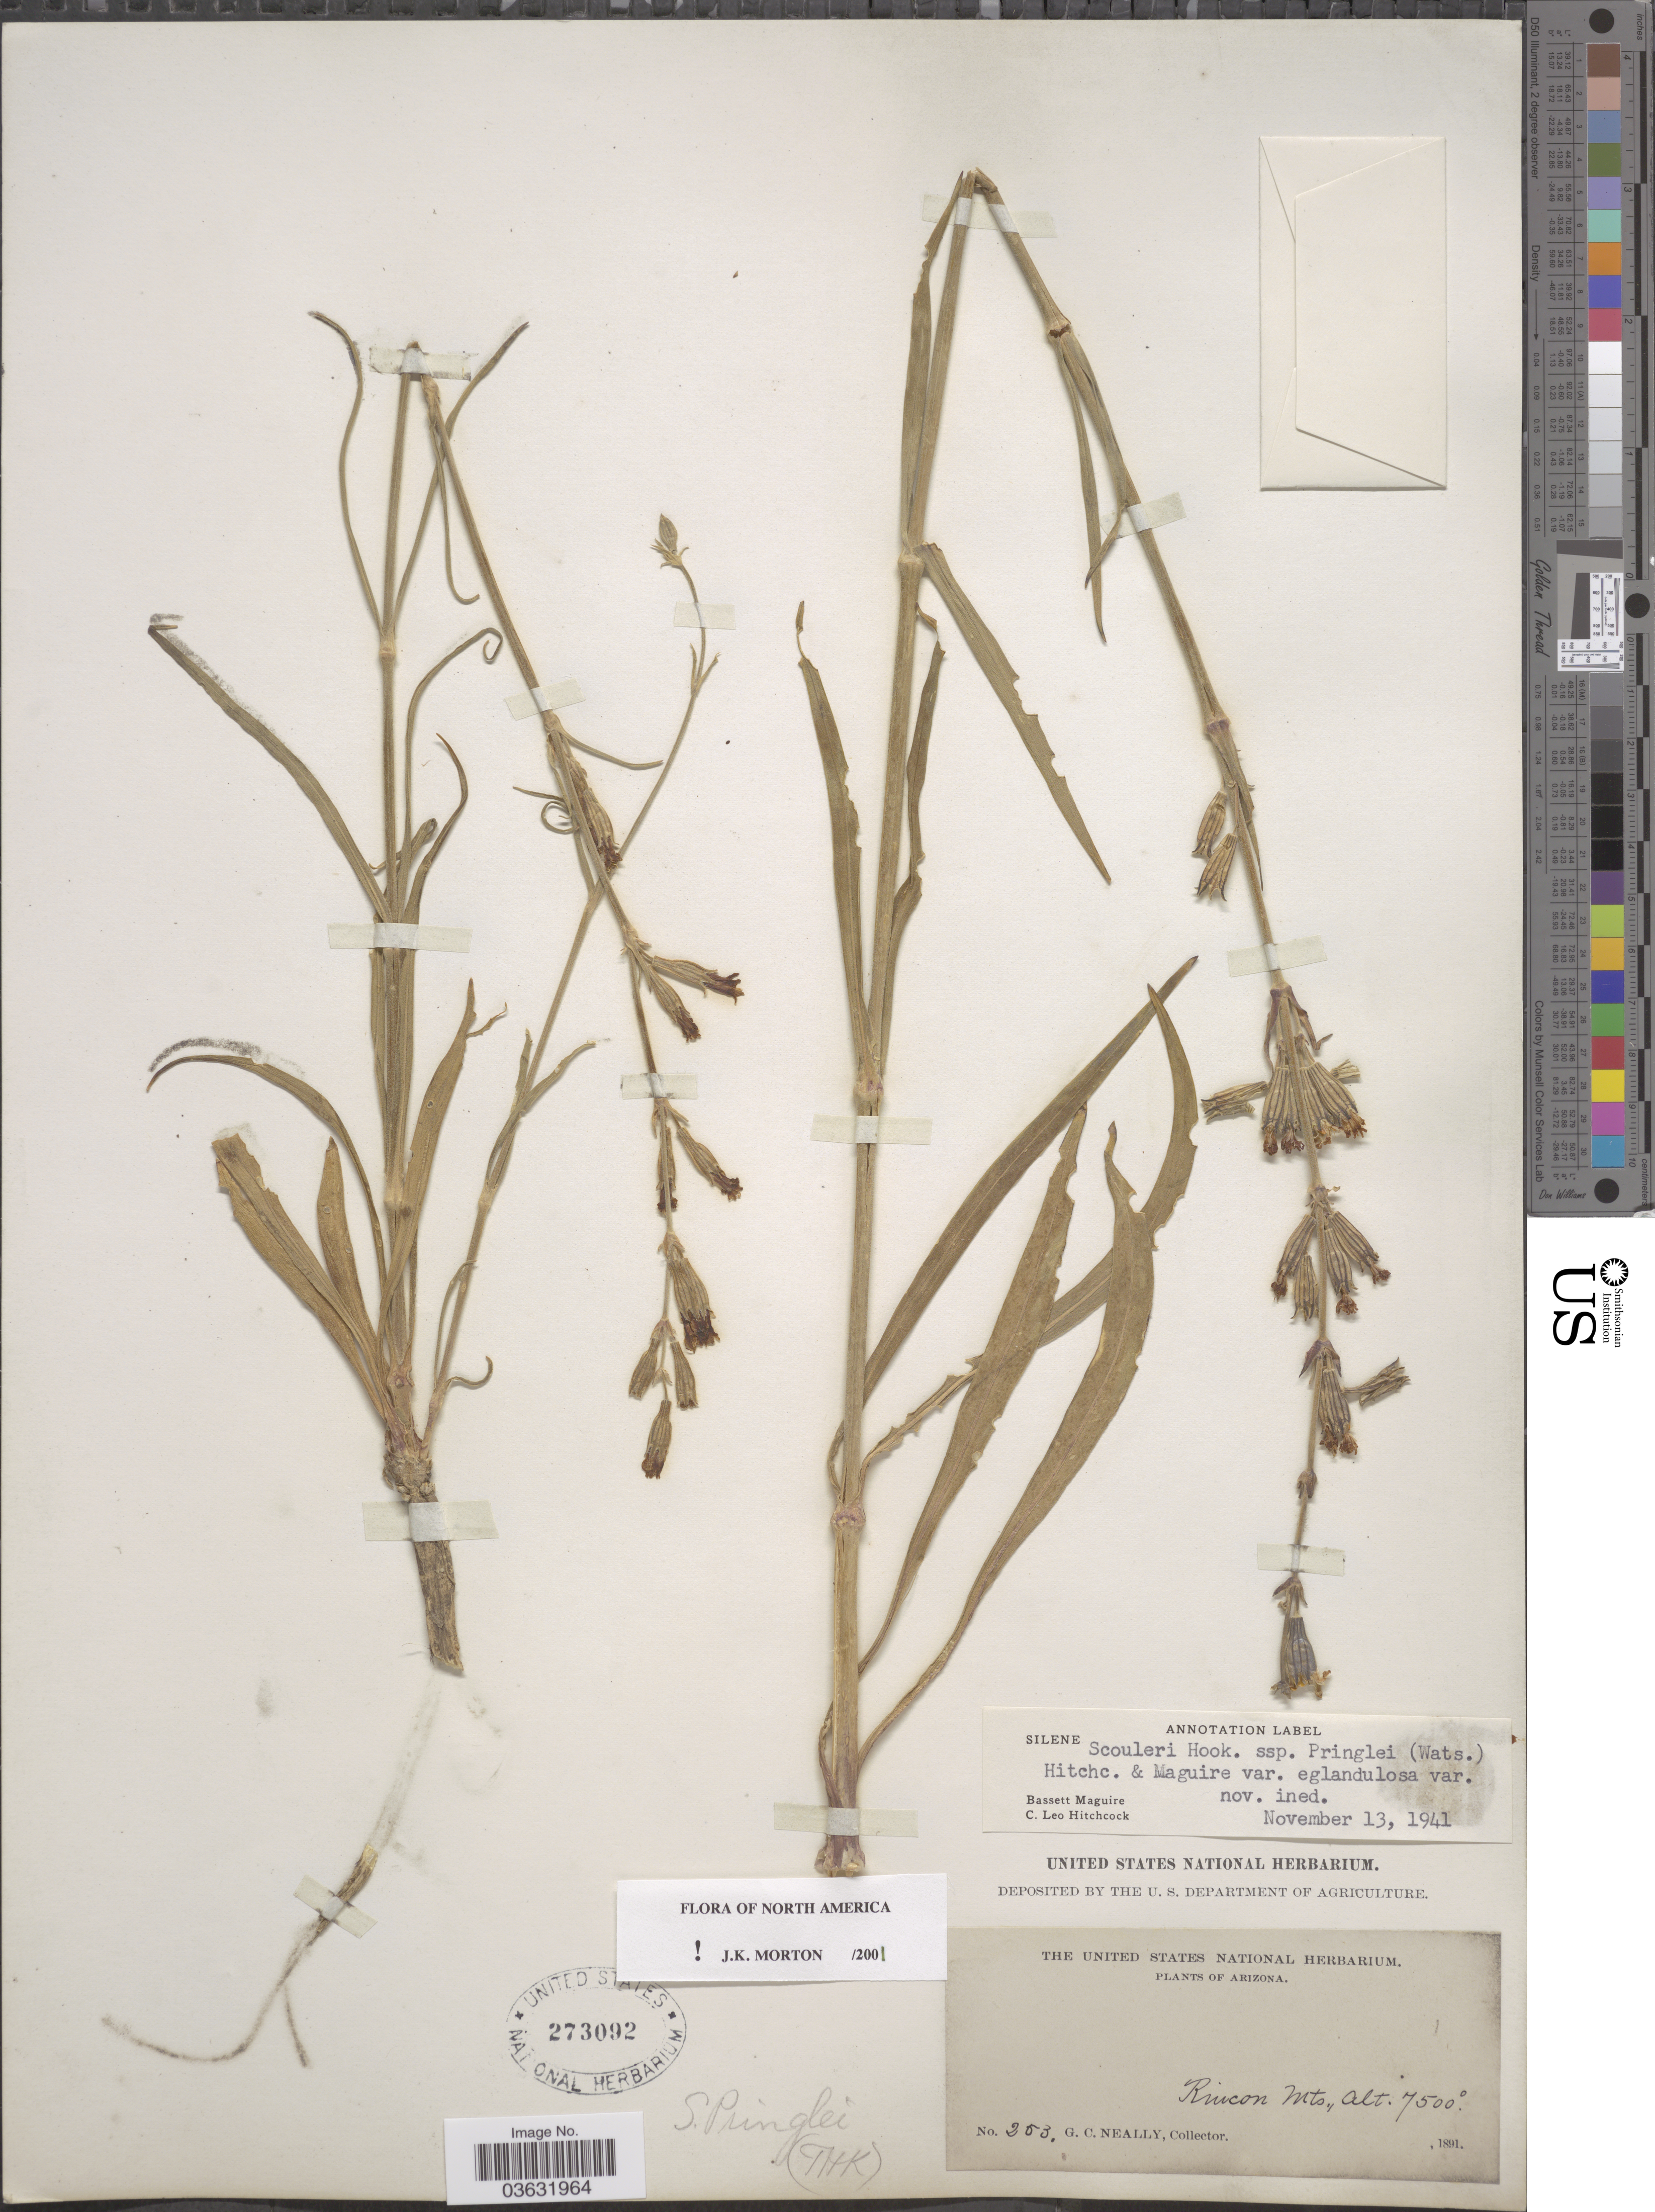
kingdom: Plantae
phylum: Tracheophyta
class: Magnoliopsida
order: Caryophyllales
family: Caryophyllaceae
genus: Silene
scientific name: Silene scouleri var. eglandulosa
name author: C.L. Hitchc. & Maguire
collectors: G. Neally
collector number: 253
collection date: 1891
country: United States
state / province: Arizona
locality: Rincon Mts.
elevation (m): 2286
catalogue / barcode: US 273092